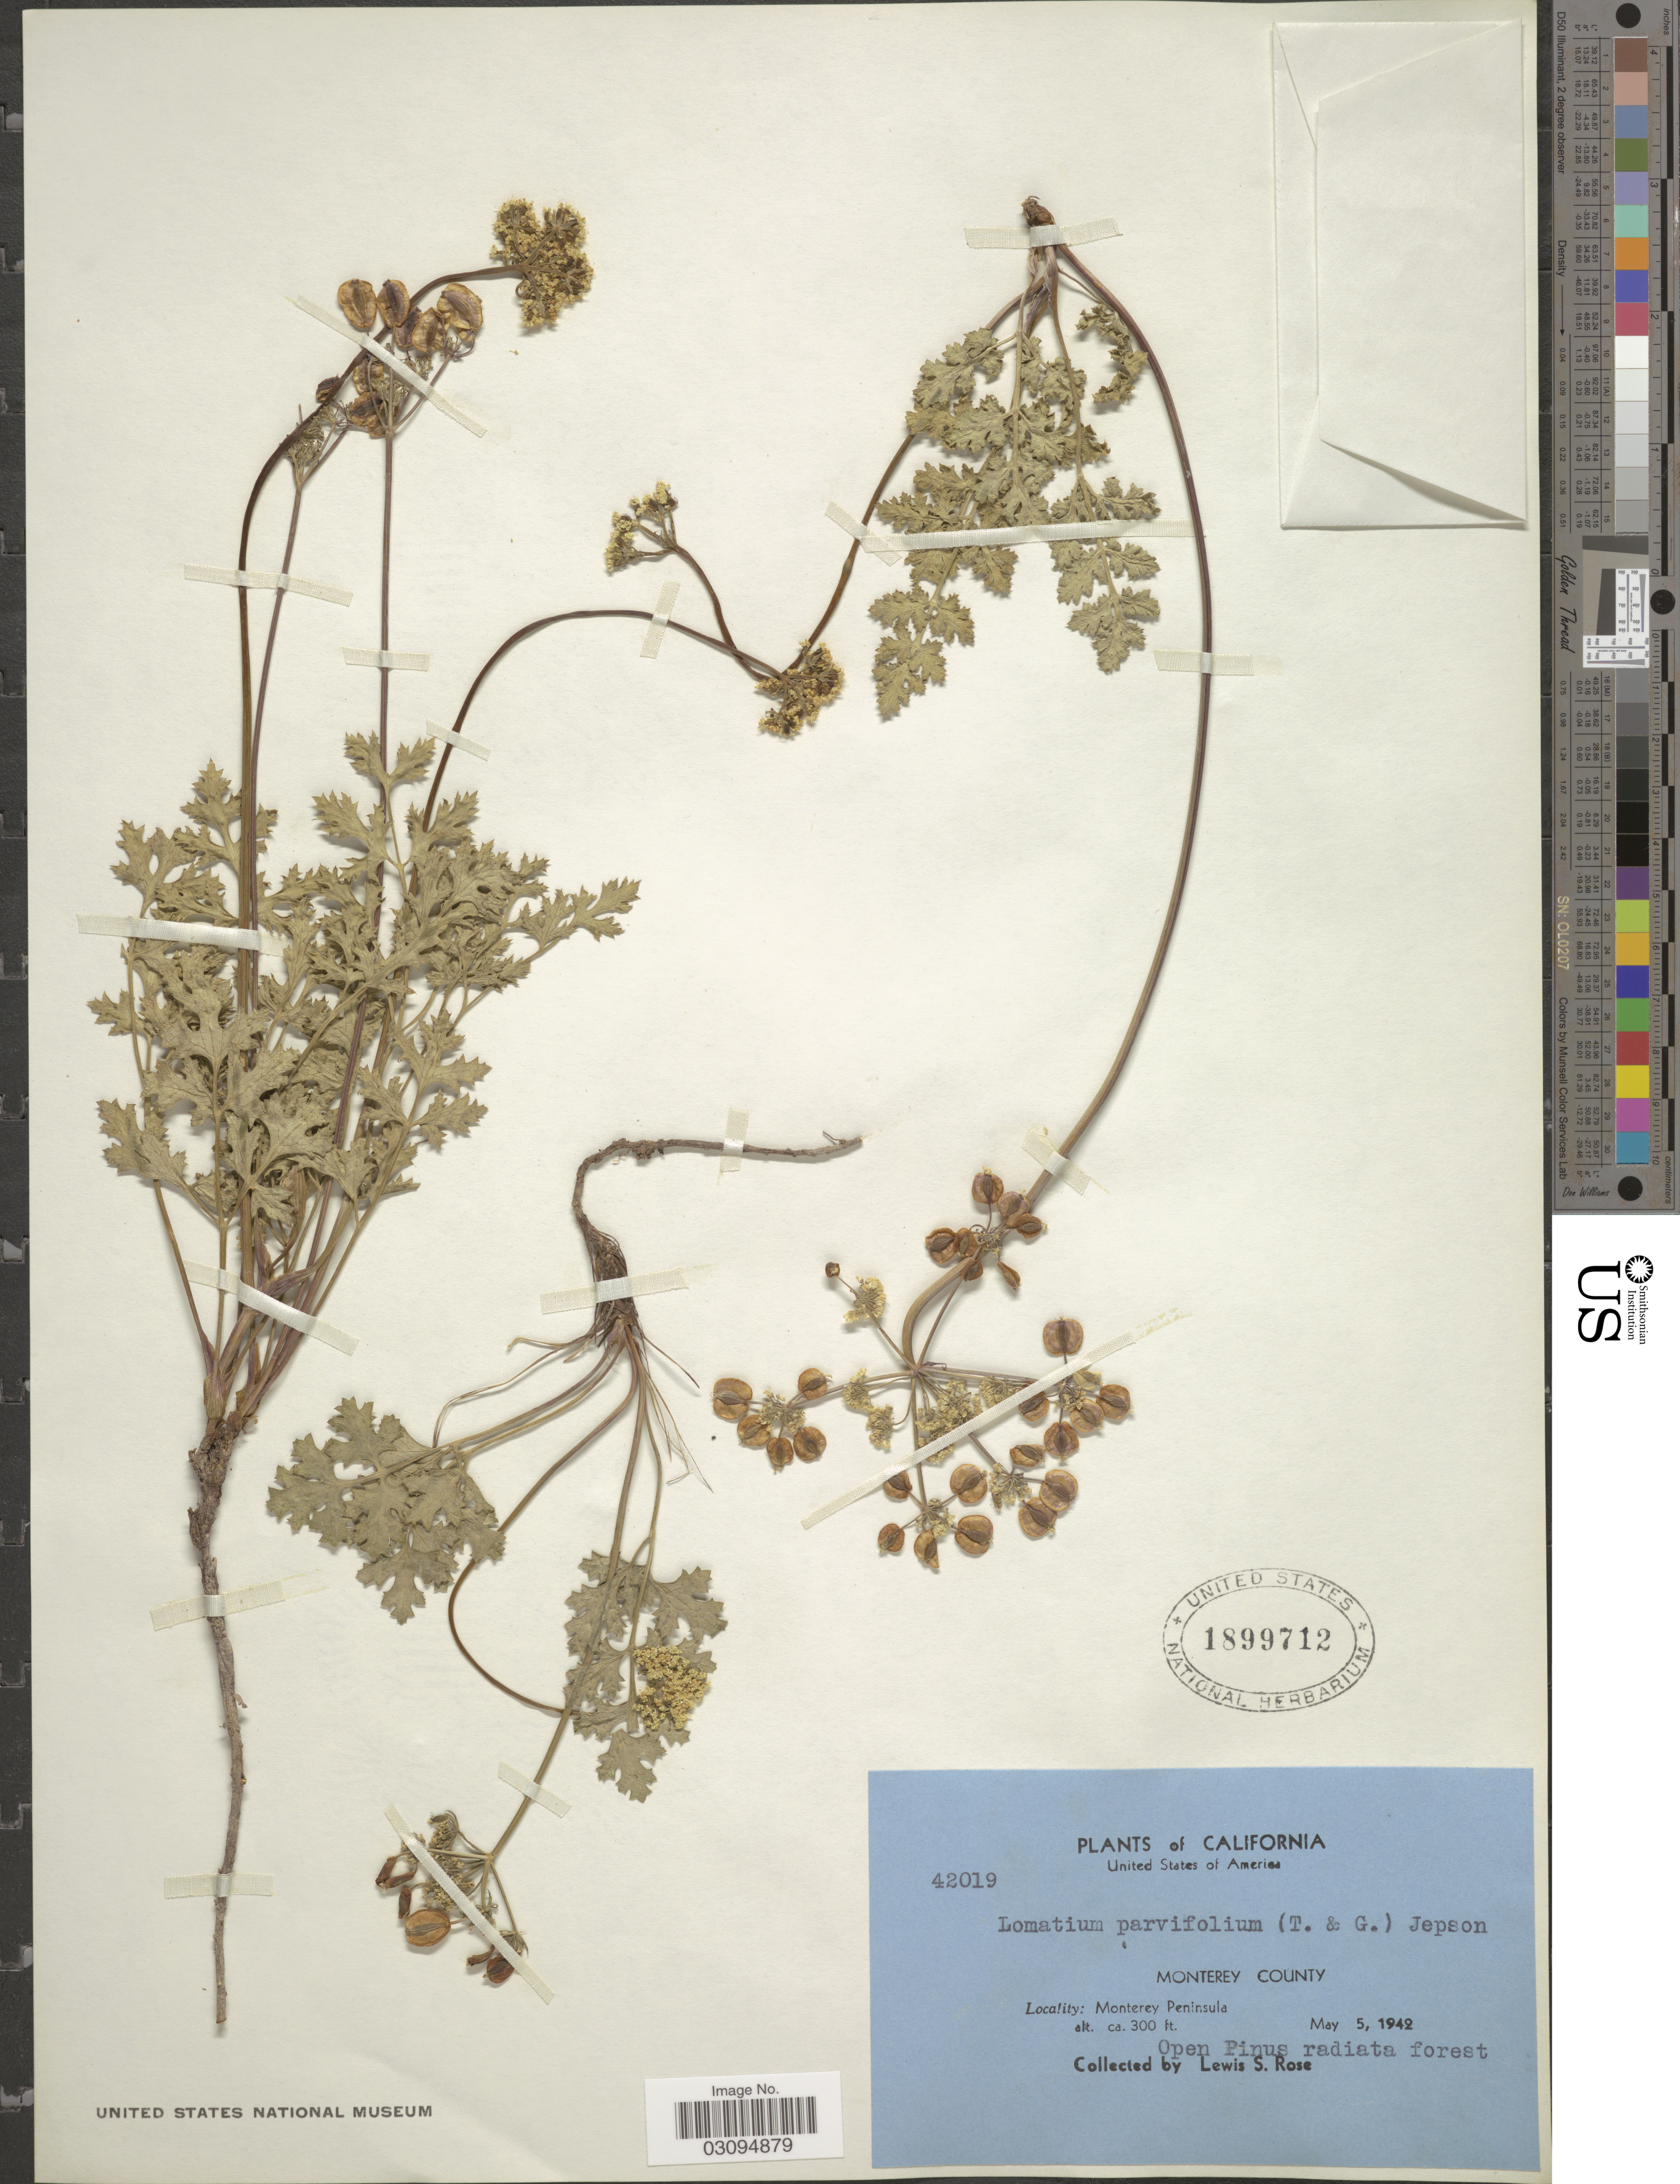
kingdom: Plantae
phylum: Tracheophyta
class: Magnoliopsida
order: Apiales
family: Apiaceae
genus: Lomatium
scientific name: Lomatium parvifolium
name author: (Hook. & Arn.) Jeps.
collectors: L. S. Rose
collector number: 42019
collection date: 1942-05-05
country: United States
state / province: California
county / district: Monterey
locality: Monterey County, Monterey Peninsula.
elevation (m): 91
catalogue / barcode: US 1899712